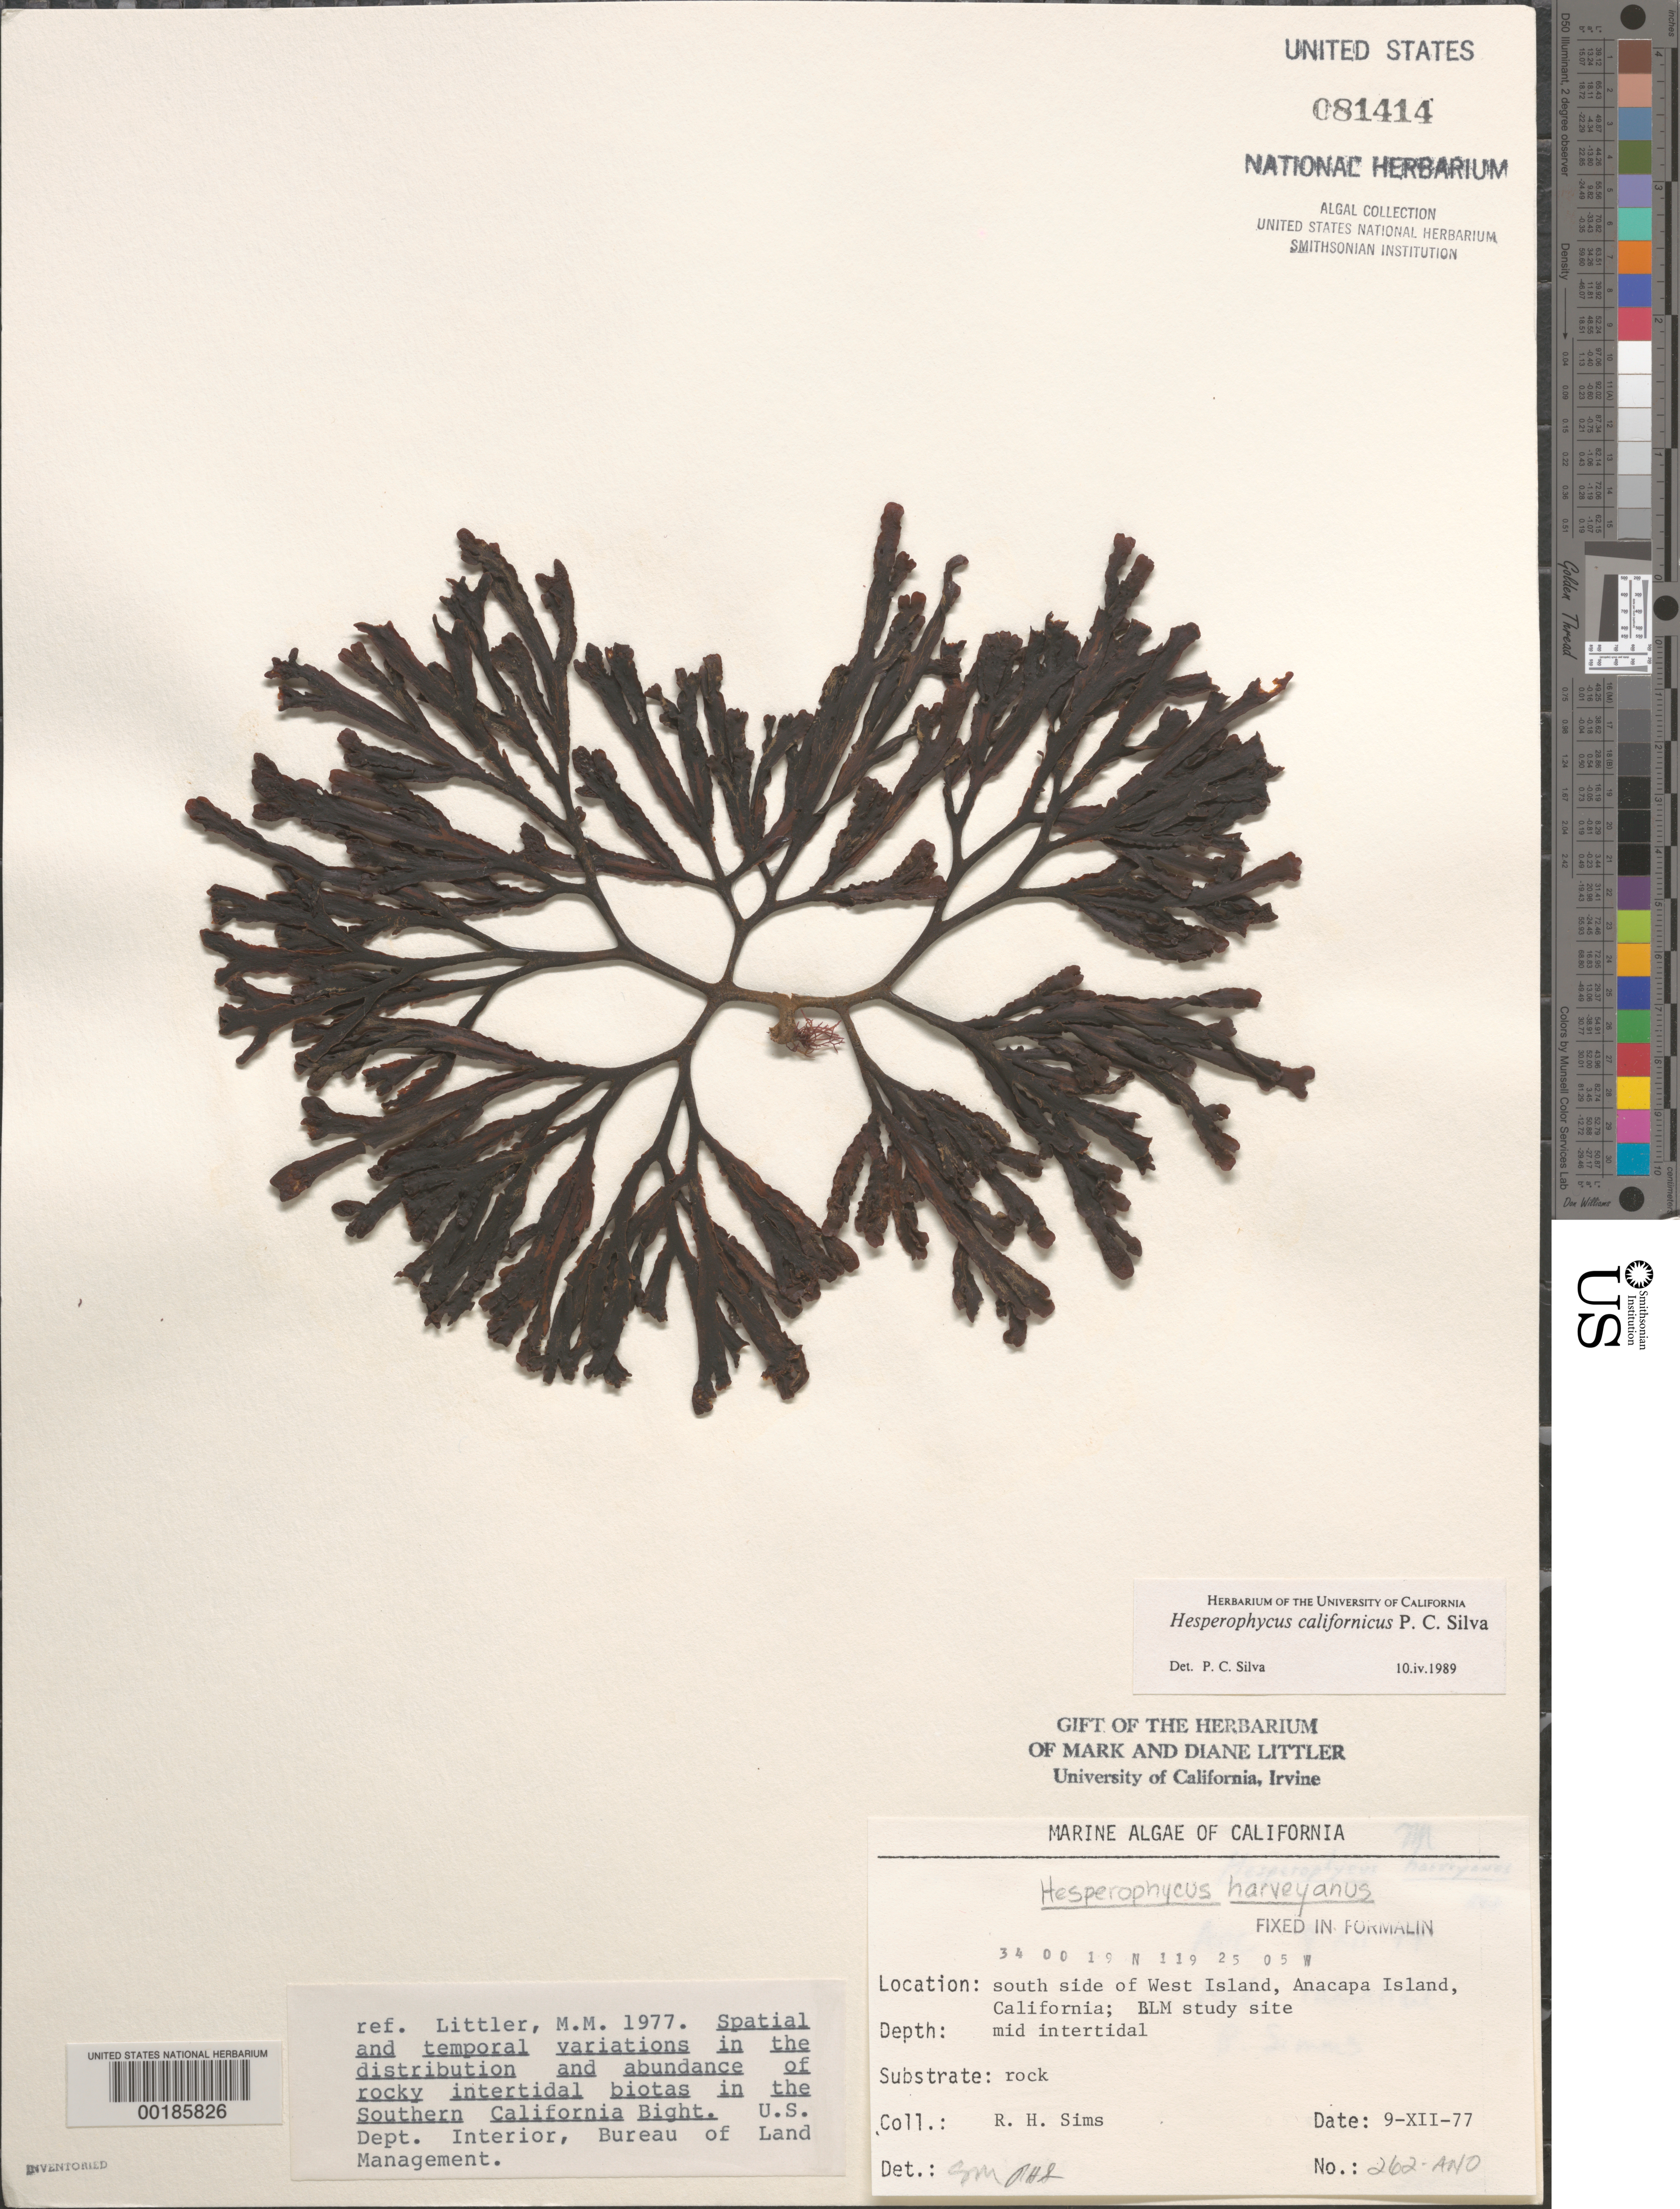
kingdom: Chromista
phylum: Ochrophyta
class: Phaeophyceae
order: Fucales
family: Fucaceae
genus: Hesperophycus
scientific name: Hesperophycus californicus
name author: P.C. Silva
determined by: Silva, P. C.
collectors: R. H. Sims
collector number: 262-ANO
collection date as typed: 09 Dec 1977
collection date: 1977-12-09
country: United States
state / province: California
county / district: Ventura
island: Anacapa Island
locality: South side of west island, near Cat Rock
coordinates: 34 00 19 N, 119 25 05 W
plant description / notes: BLM-SOCALBIGHT Rocky Intertidal Survey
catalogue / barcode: US 81414